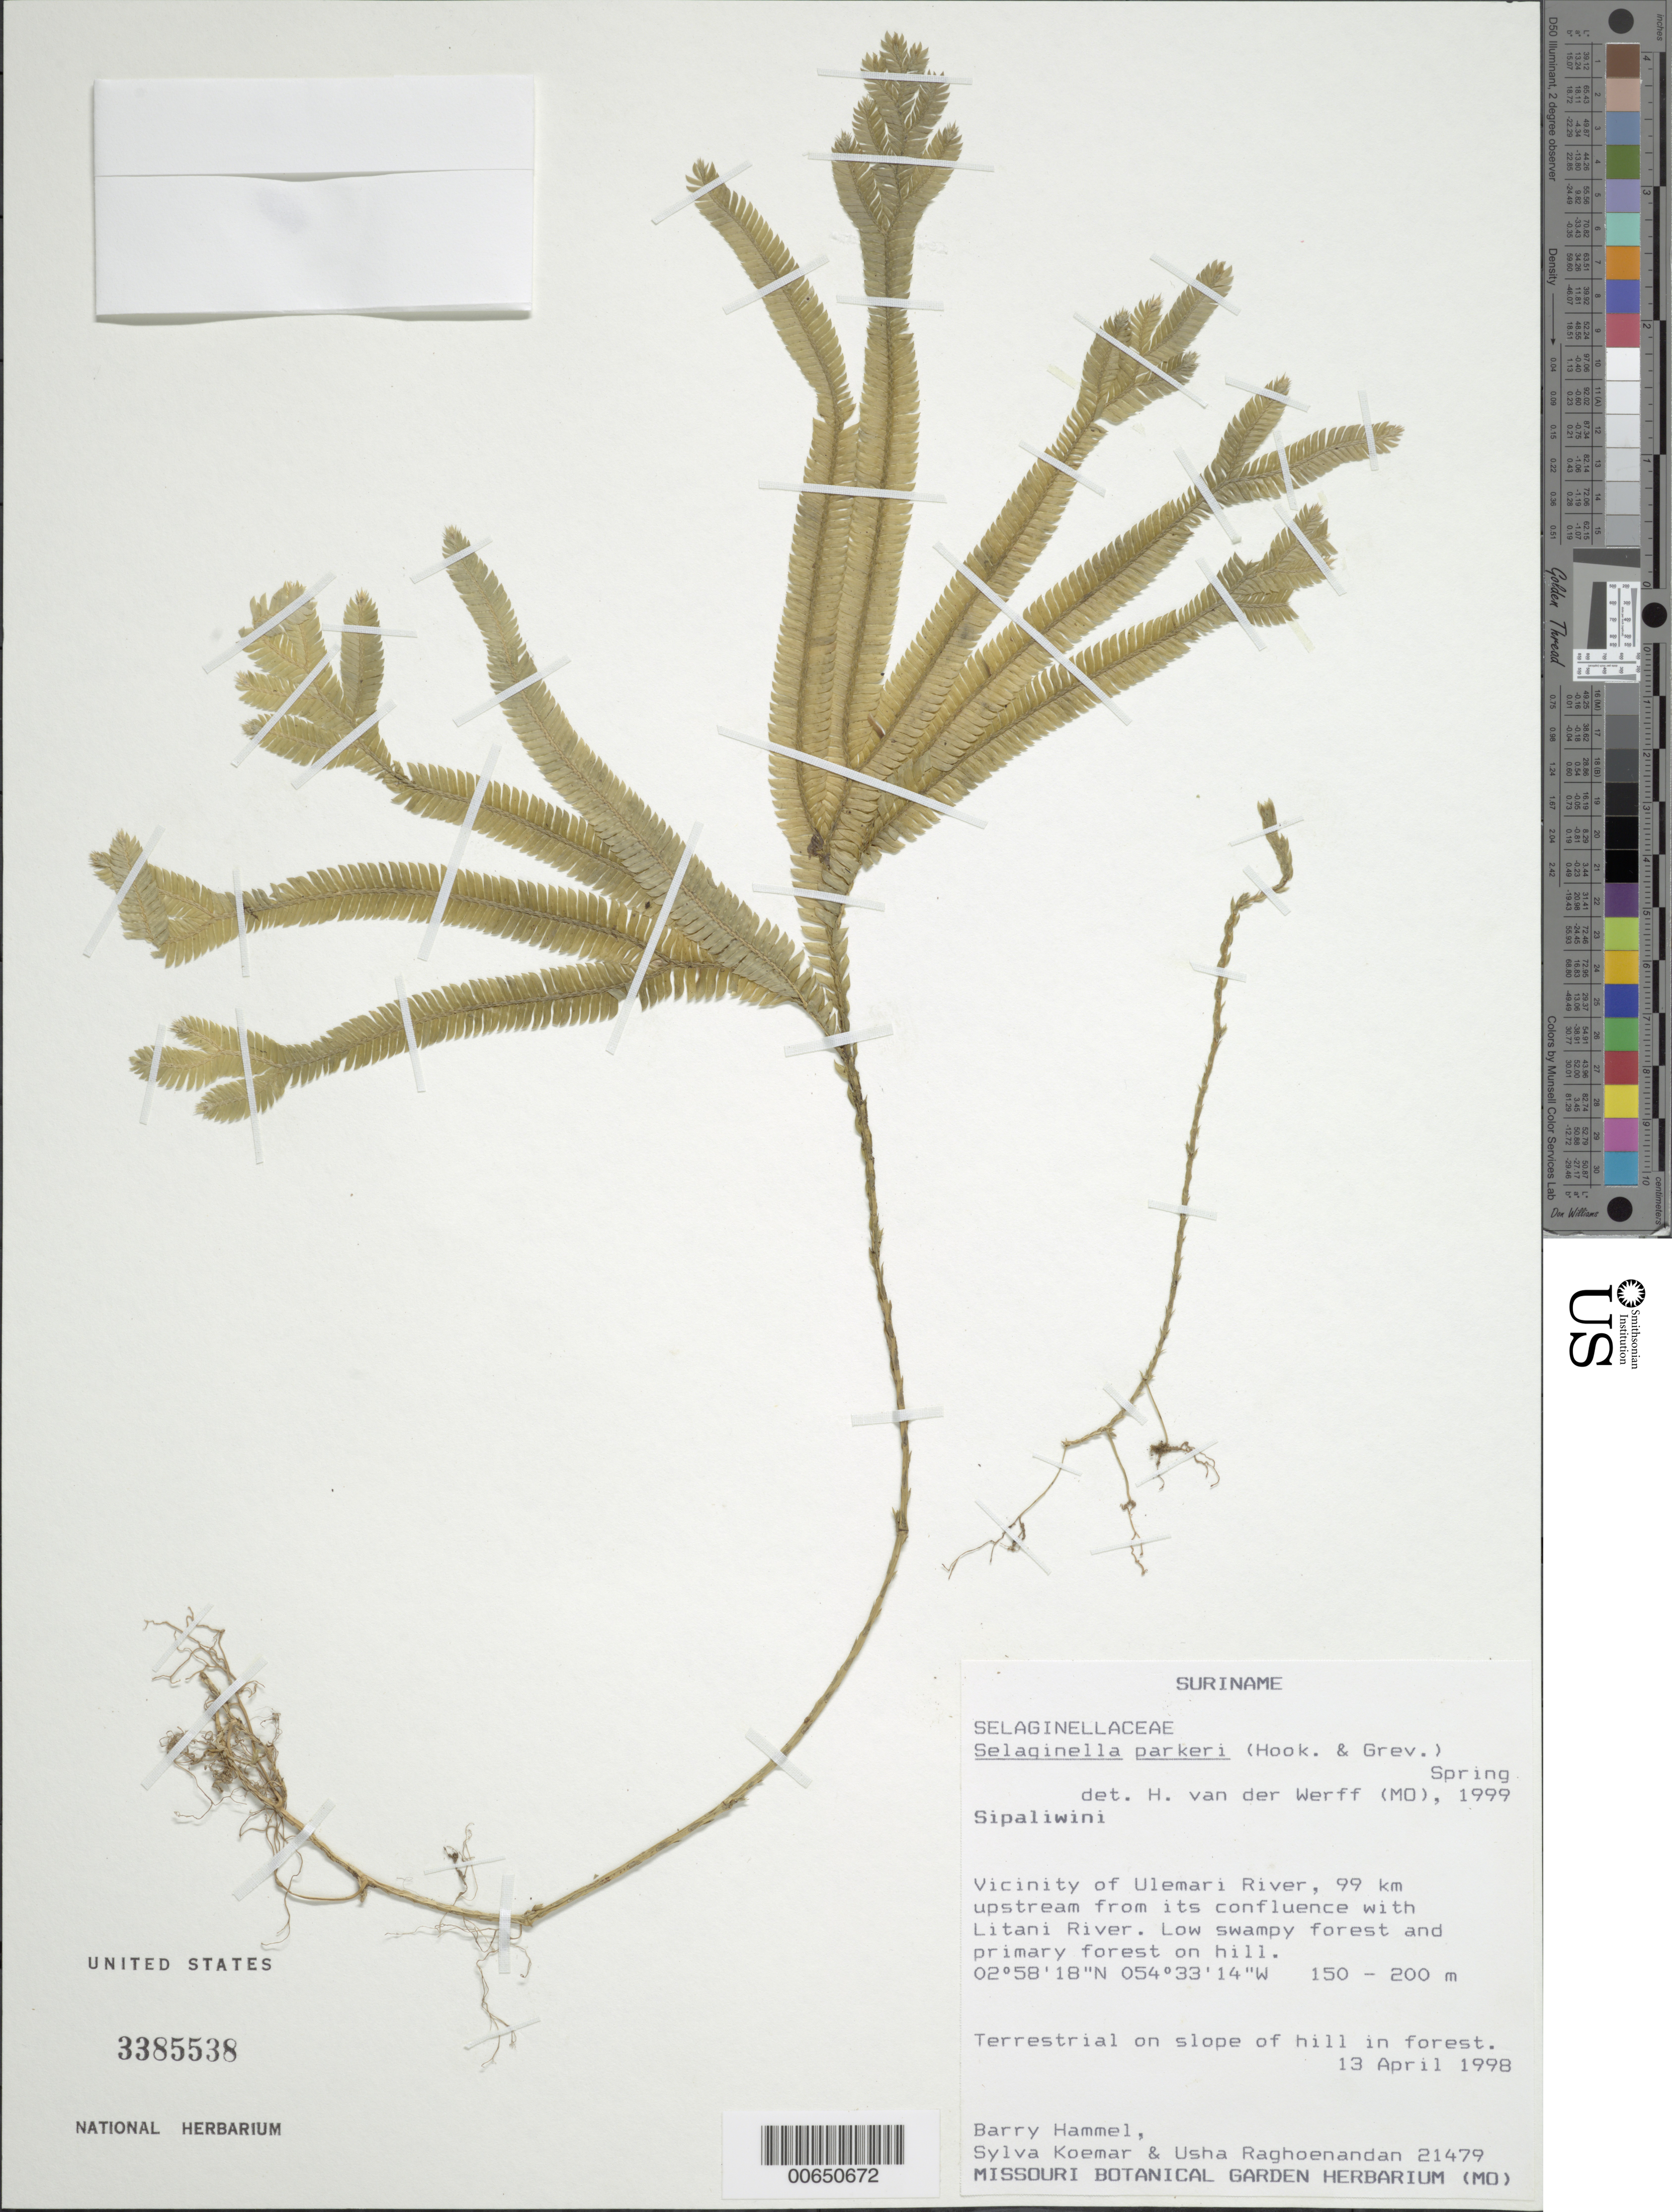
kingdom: Plantae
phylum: Tracheophyta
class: Lycopodiopsida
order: Selaginellales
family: Selaginellaceae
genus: Selaginella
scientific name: Selaginella parkeri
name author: (Hook. & Grev.) Spring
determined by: van der Werff, H., (MO), Missouri Botanical Garden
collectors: B. Hammel, S. Koemar & U. Raghoenandan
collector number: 21479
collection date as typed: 13-Apr-98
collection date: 1998-04-13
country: Suriname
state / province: Sipaliwini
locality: Ulemari R., ca. 99 km upstream from confl. with Litani R.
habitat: Low swampy forest and primary forest on hill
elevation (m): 150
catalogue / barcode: US 3385538